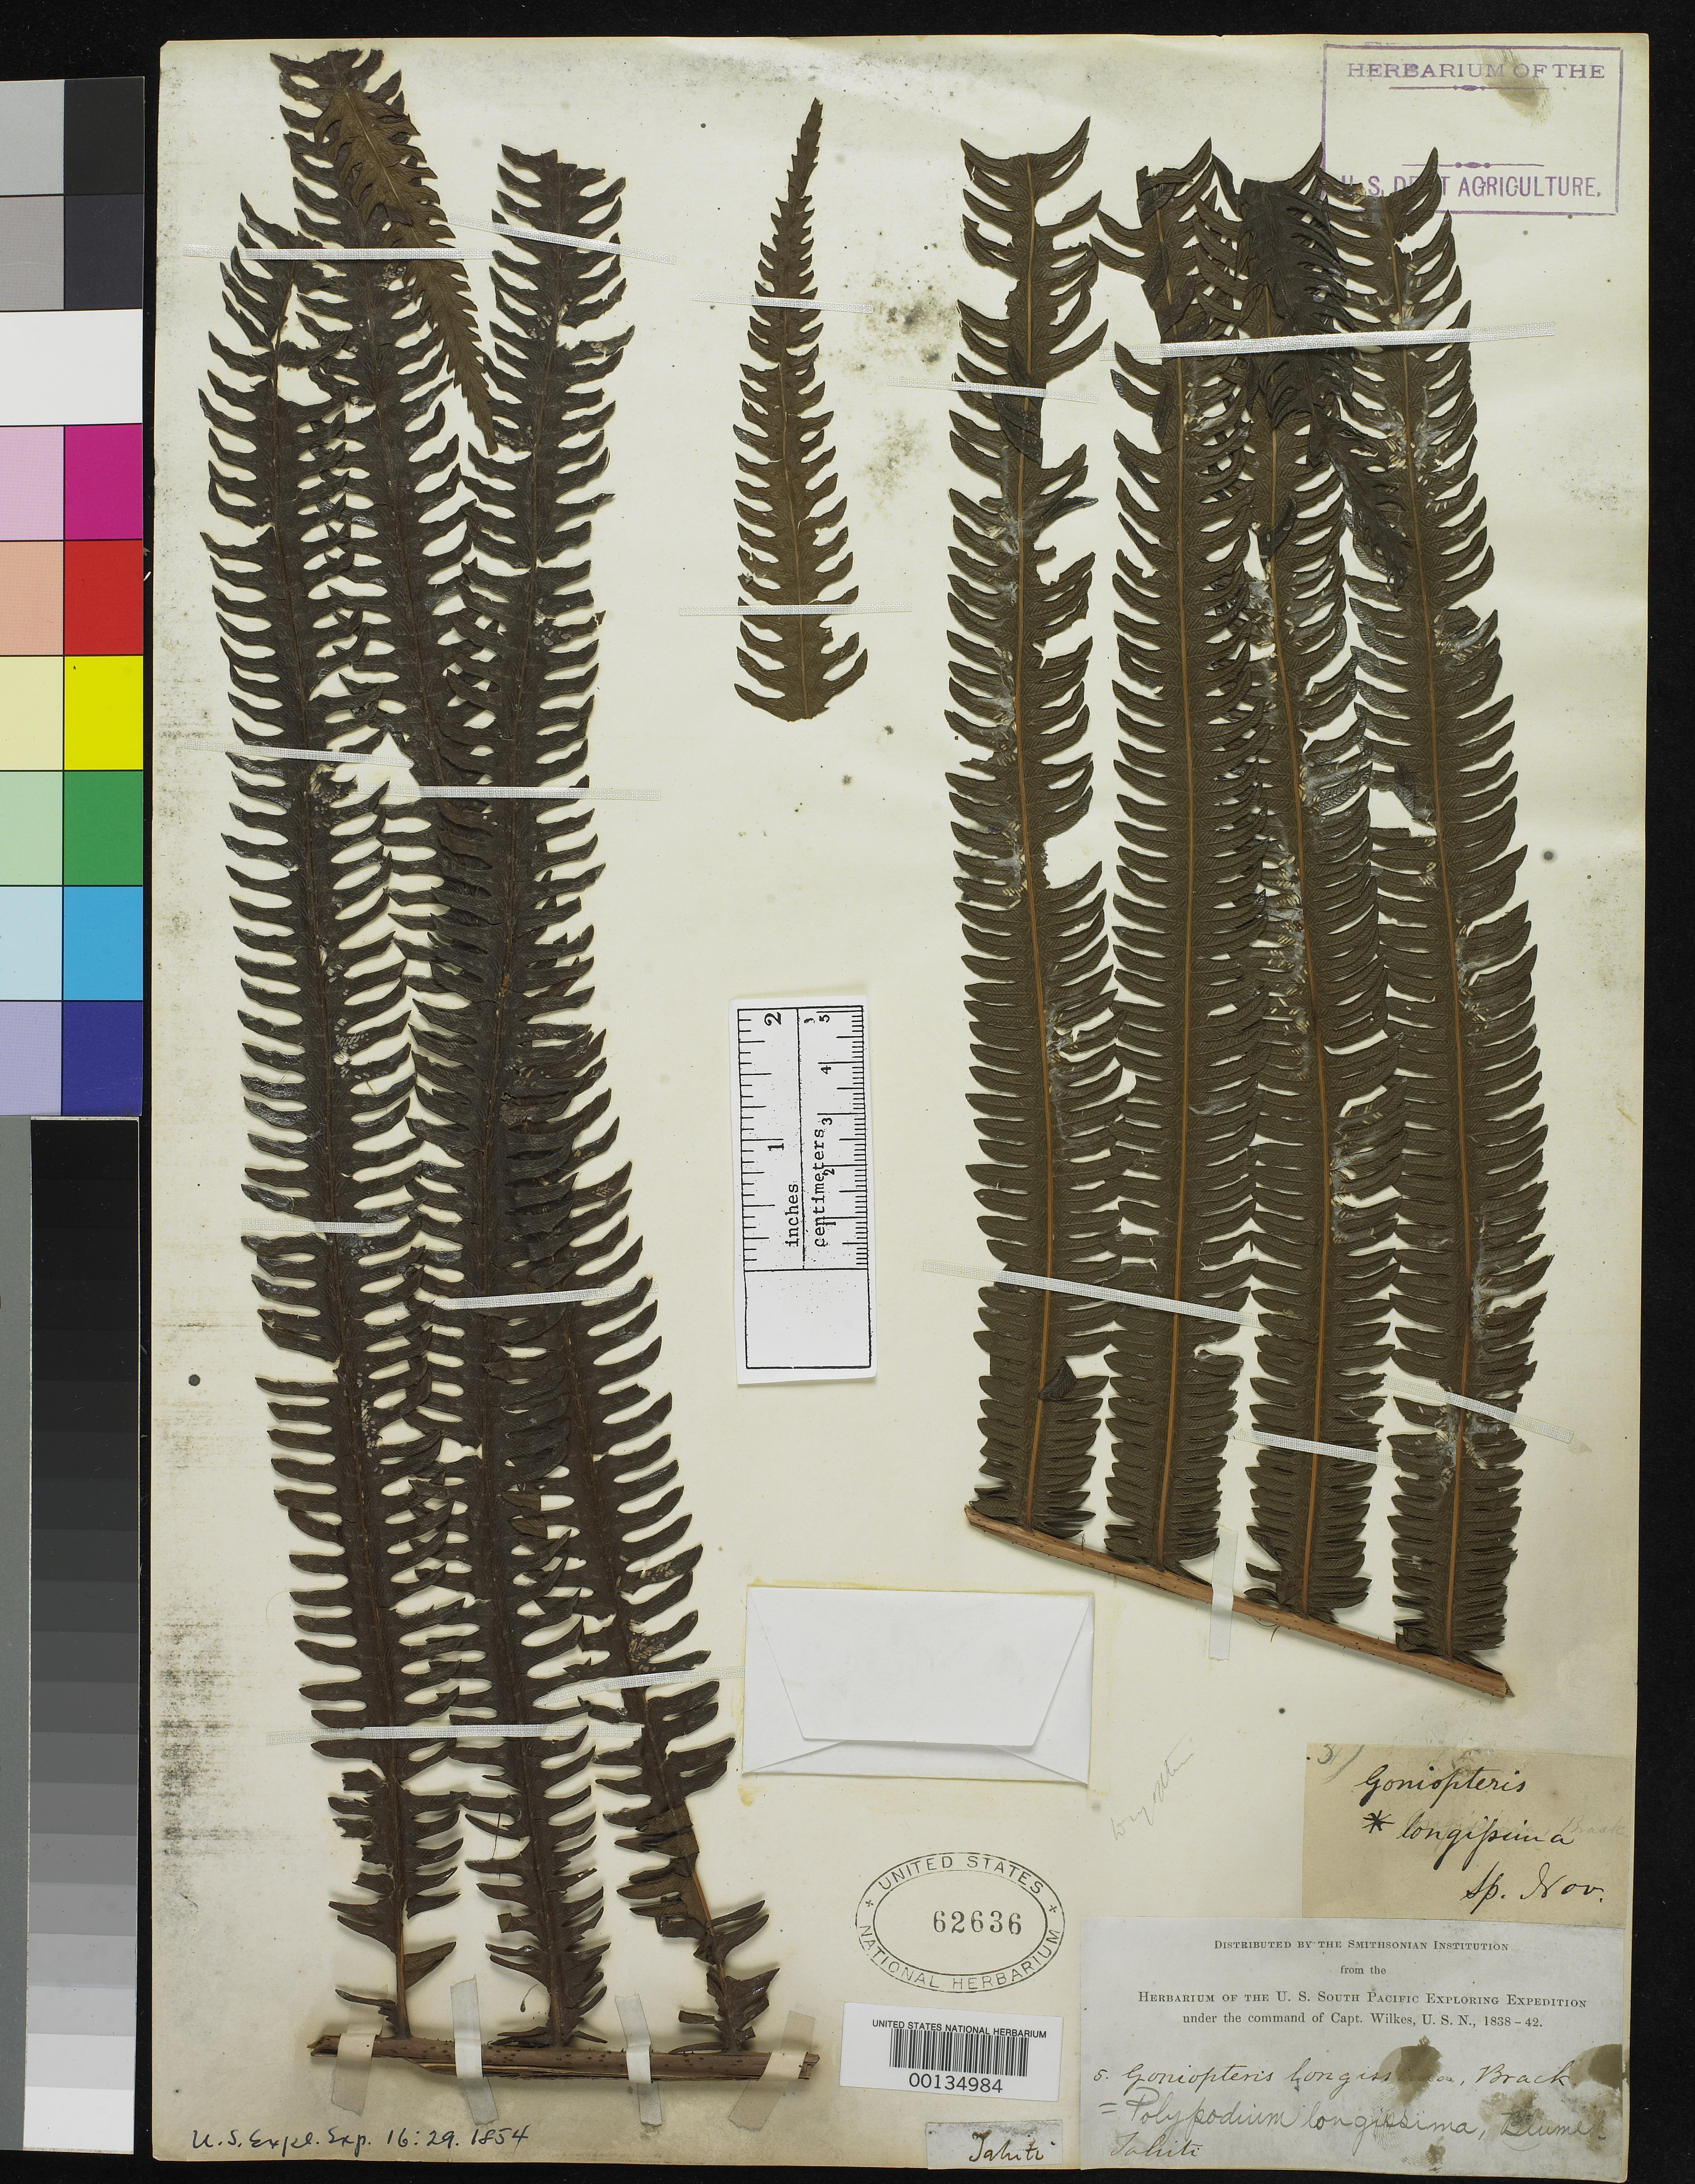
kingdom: Plantae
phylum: Tracheophyta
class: Polypodiopsida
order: Polypodiales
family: Thelypteridaceae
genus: Goniopteris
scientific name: Goniopteris longissima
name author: Brack. in Wilkes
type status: Holotype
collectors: Wilkes Explor. Exped.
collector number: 5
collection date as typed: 1838 to -- --- 1842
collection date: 1838/1842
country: French Polynesia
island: Tahiti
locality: Iles du Vent [Society Is.]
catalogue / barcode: US 62636